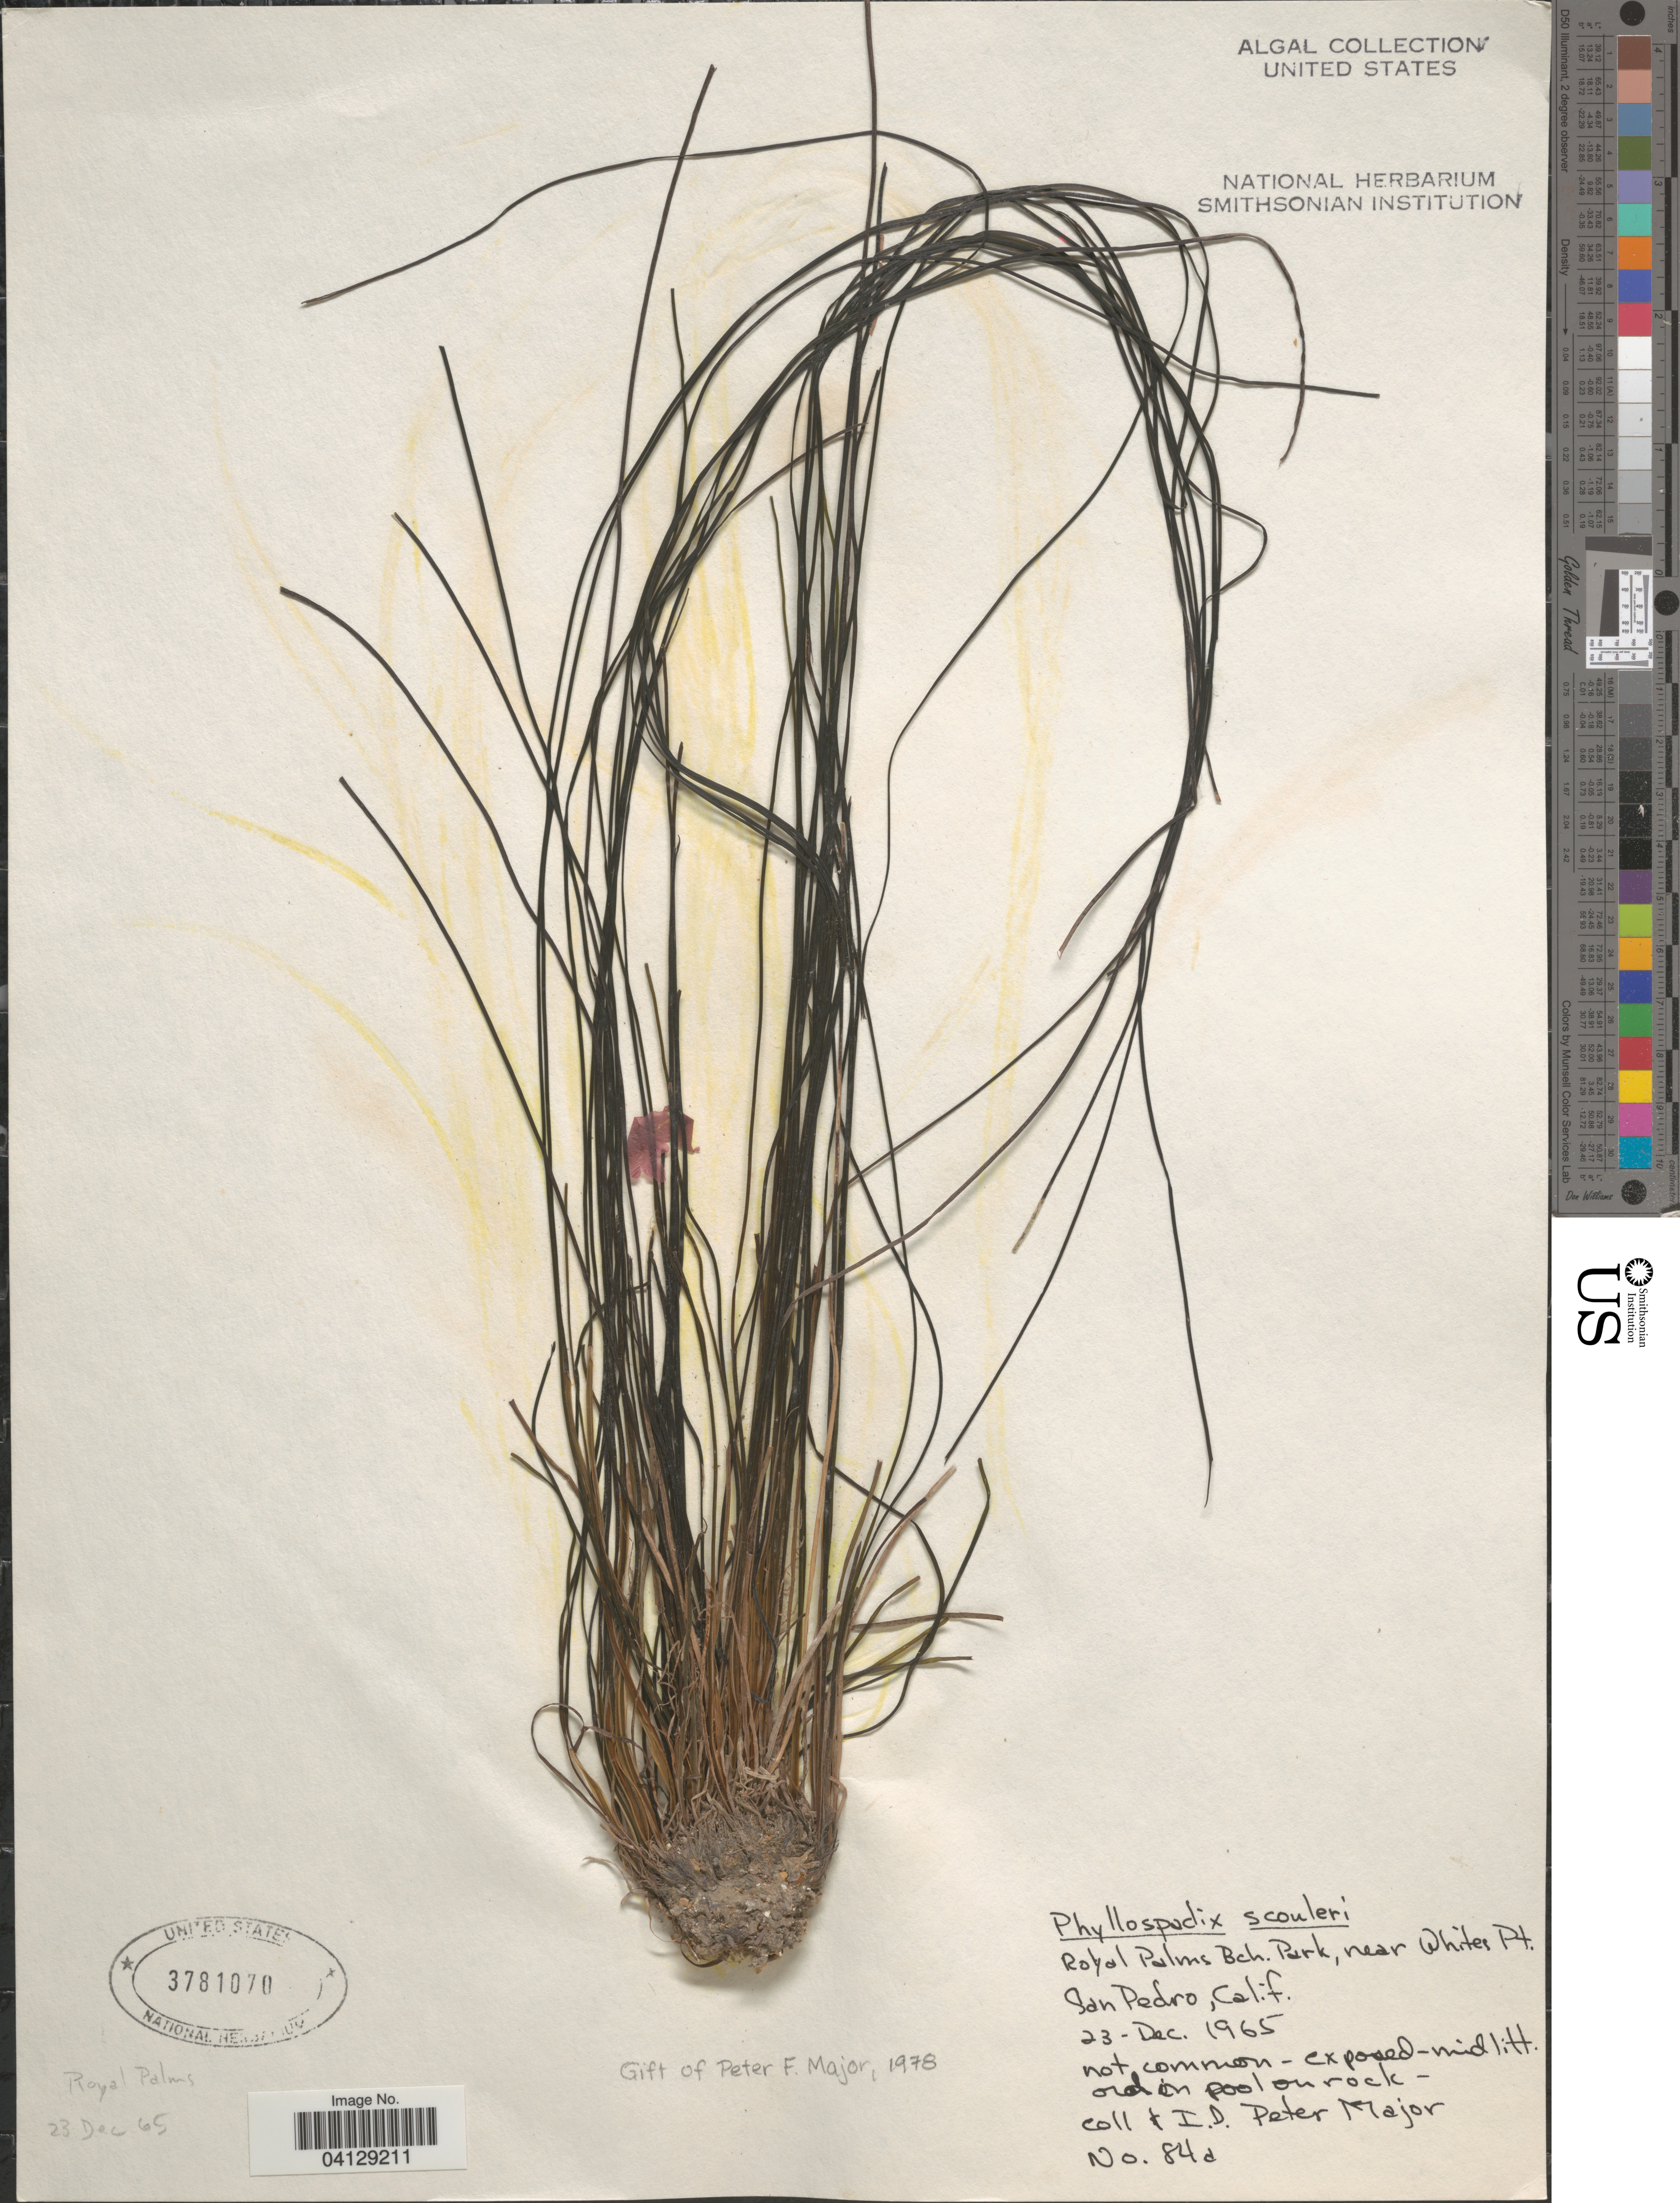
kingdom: Plantae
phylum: Tracheophyta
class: Liliopsida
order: Alismatales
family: Zosteraceae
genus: Phyllospadix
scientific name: Phyllospadix scouleri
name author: Hook.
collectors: P. Major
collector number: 84d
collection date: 1965-12-23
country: United States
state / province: California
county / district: Marin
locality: Royal Palms Bch. Park, near Whites Pt. San Pedro.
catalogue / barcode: US 3781070